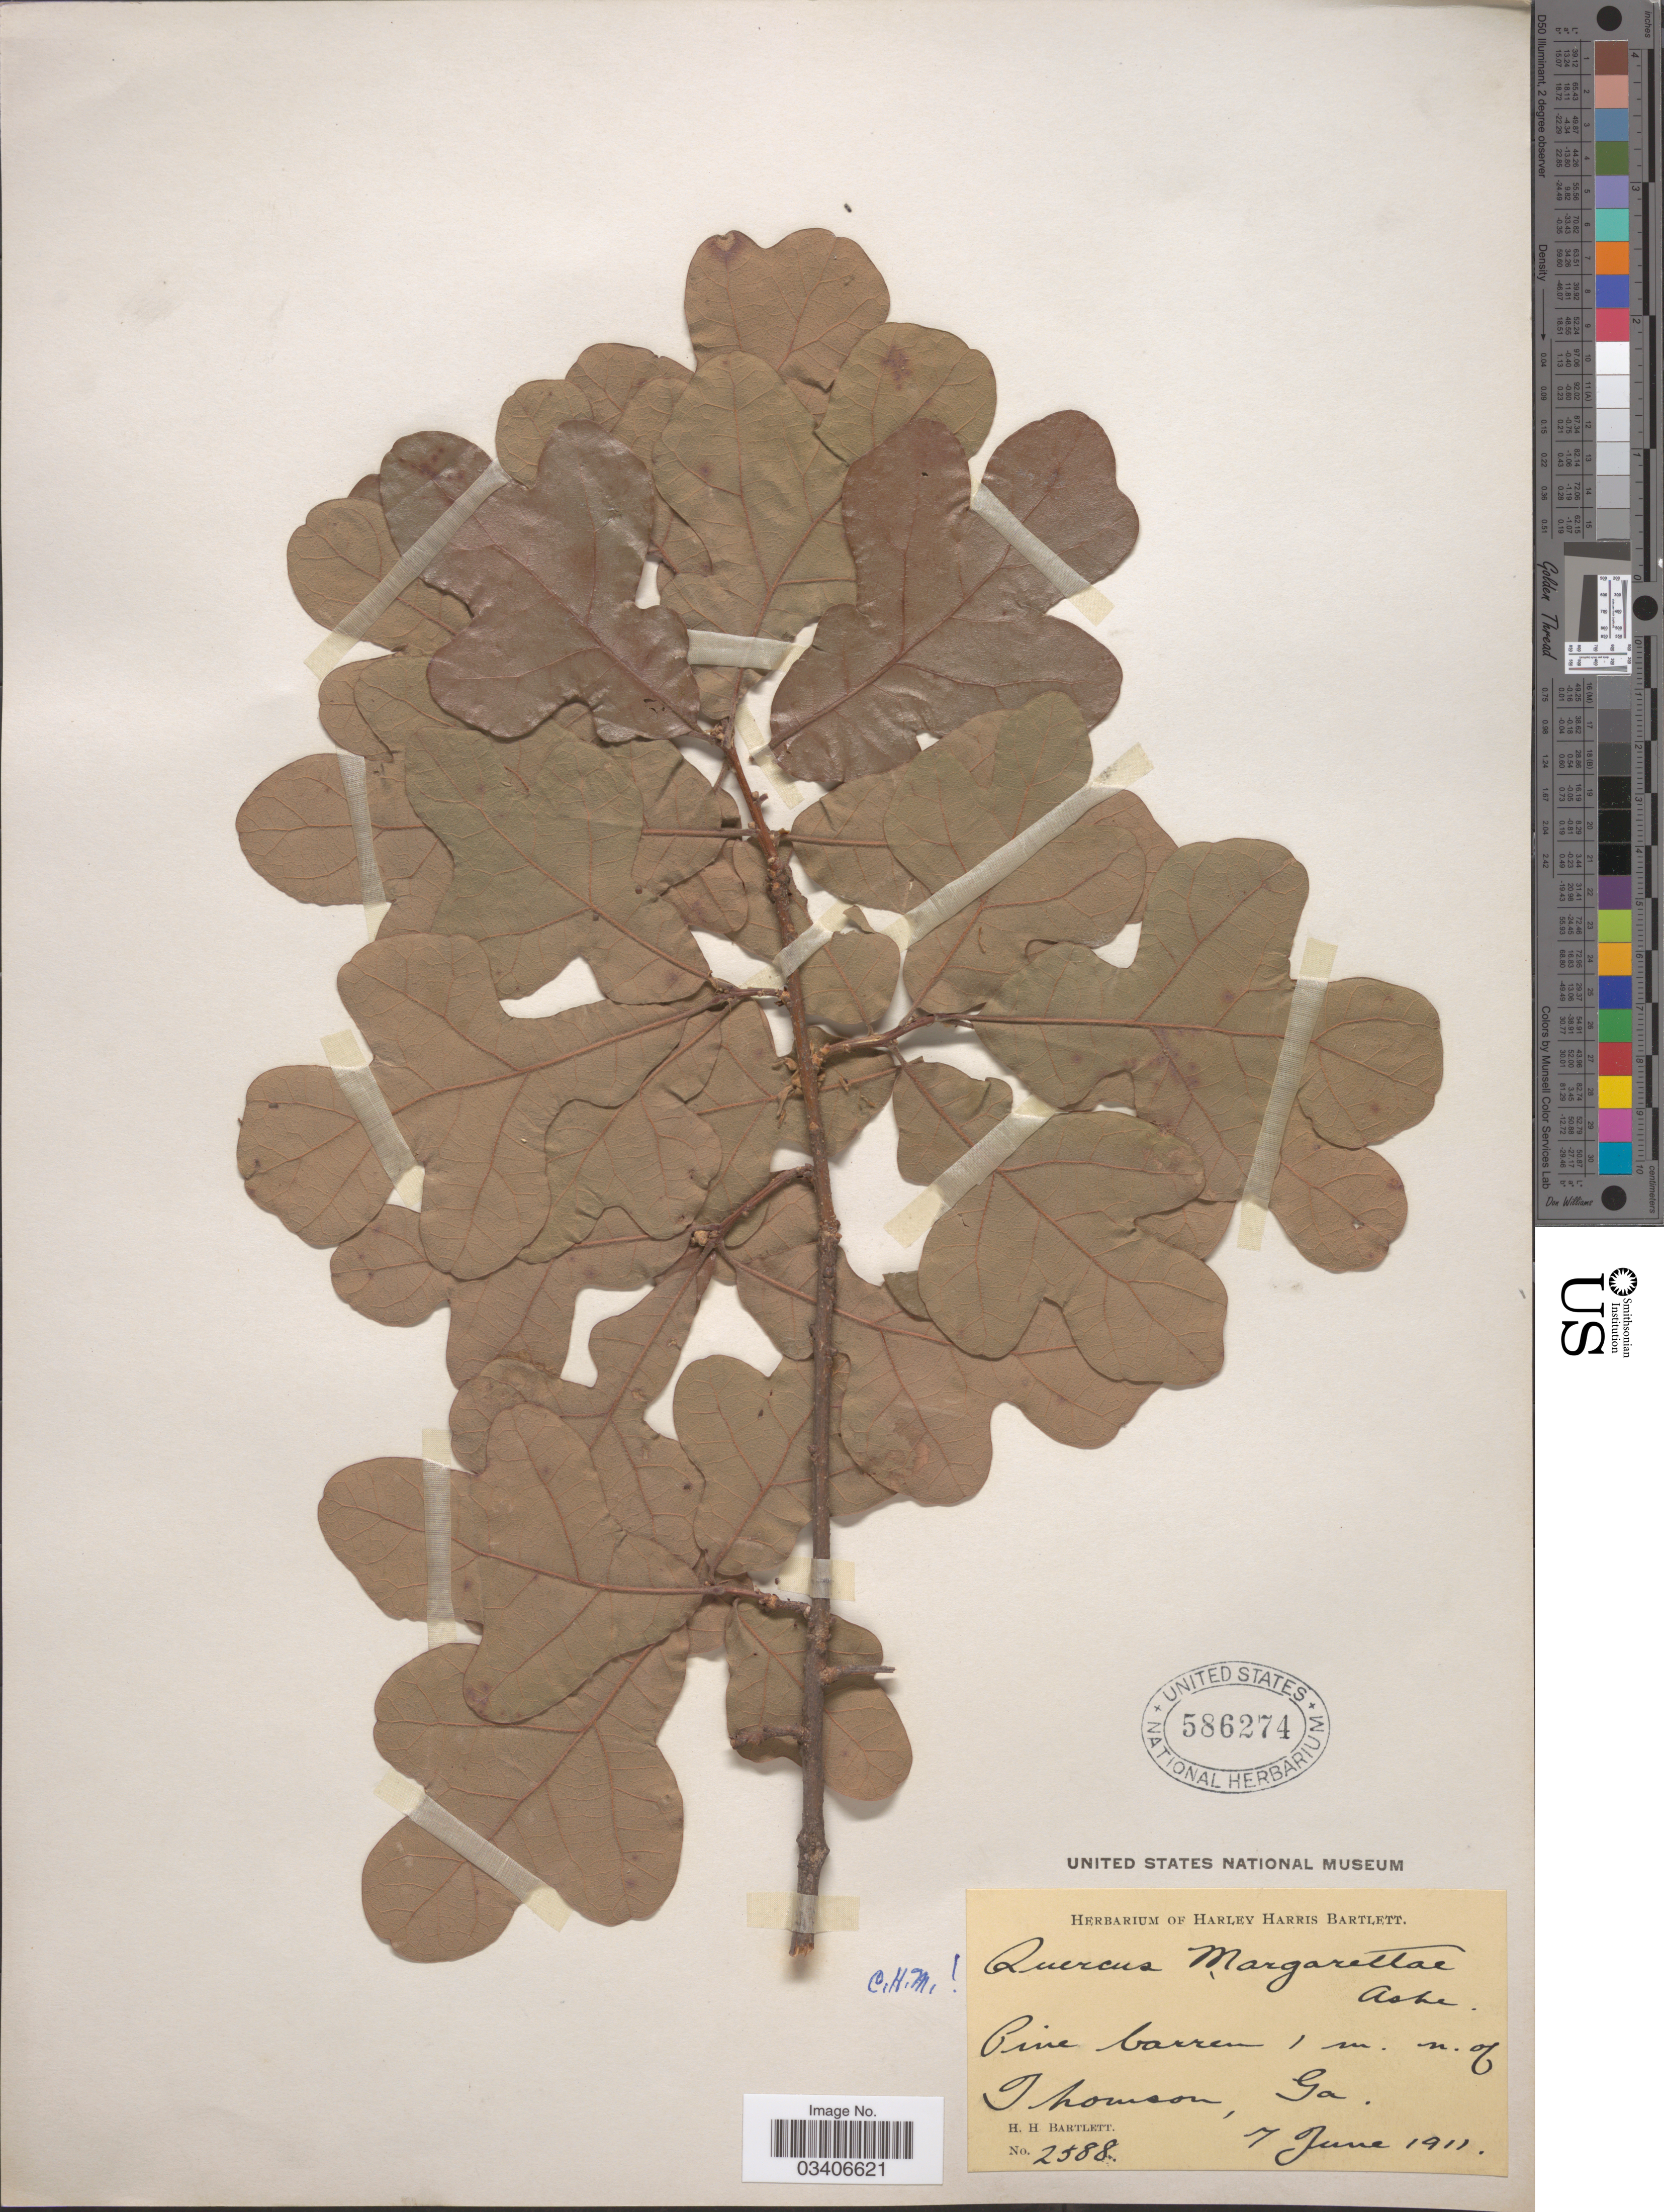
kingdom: Plantae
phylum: Tracheophyta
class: Magnoliopsida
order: Fagales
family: Fagaceae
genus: Quercus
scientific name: Quercus margarettae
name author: Ashe ex Small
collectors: H. H. Bartlett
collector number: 2588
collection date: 1911-06-07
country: United States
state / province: Georgia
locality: Pine barren 1 m. n. of Thomson.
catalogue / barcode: US 586274